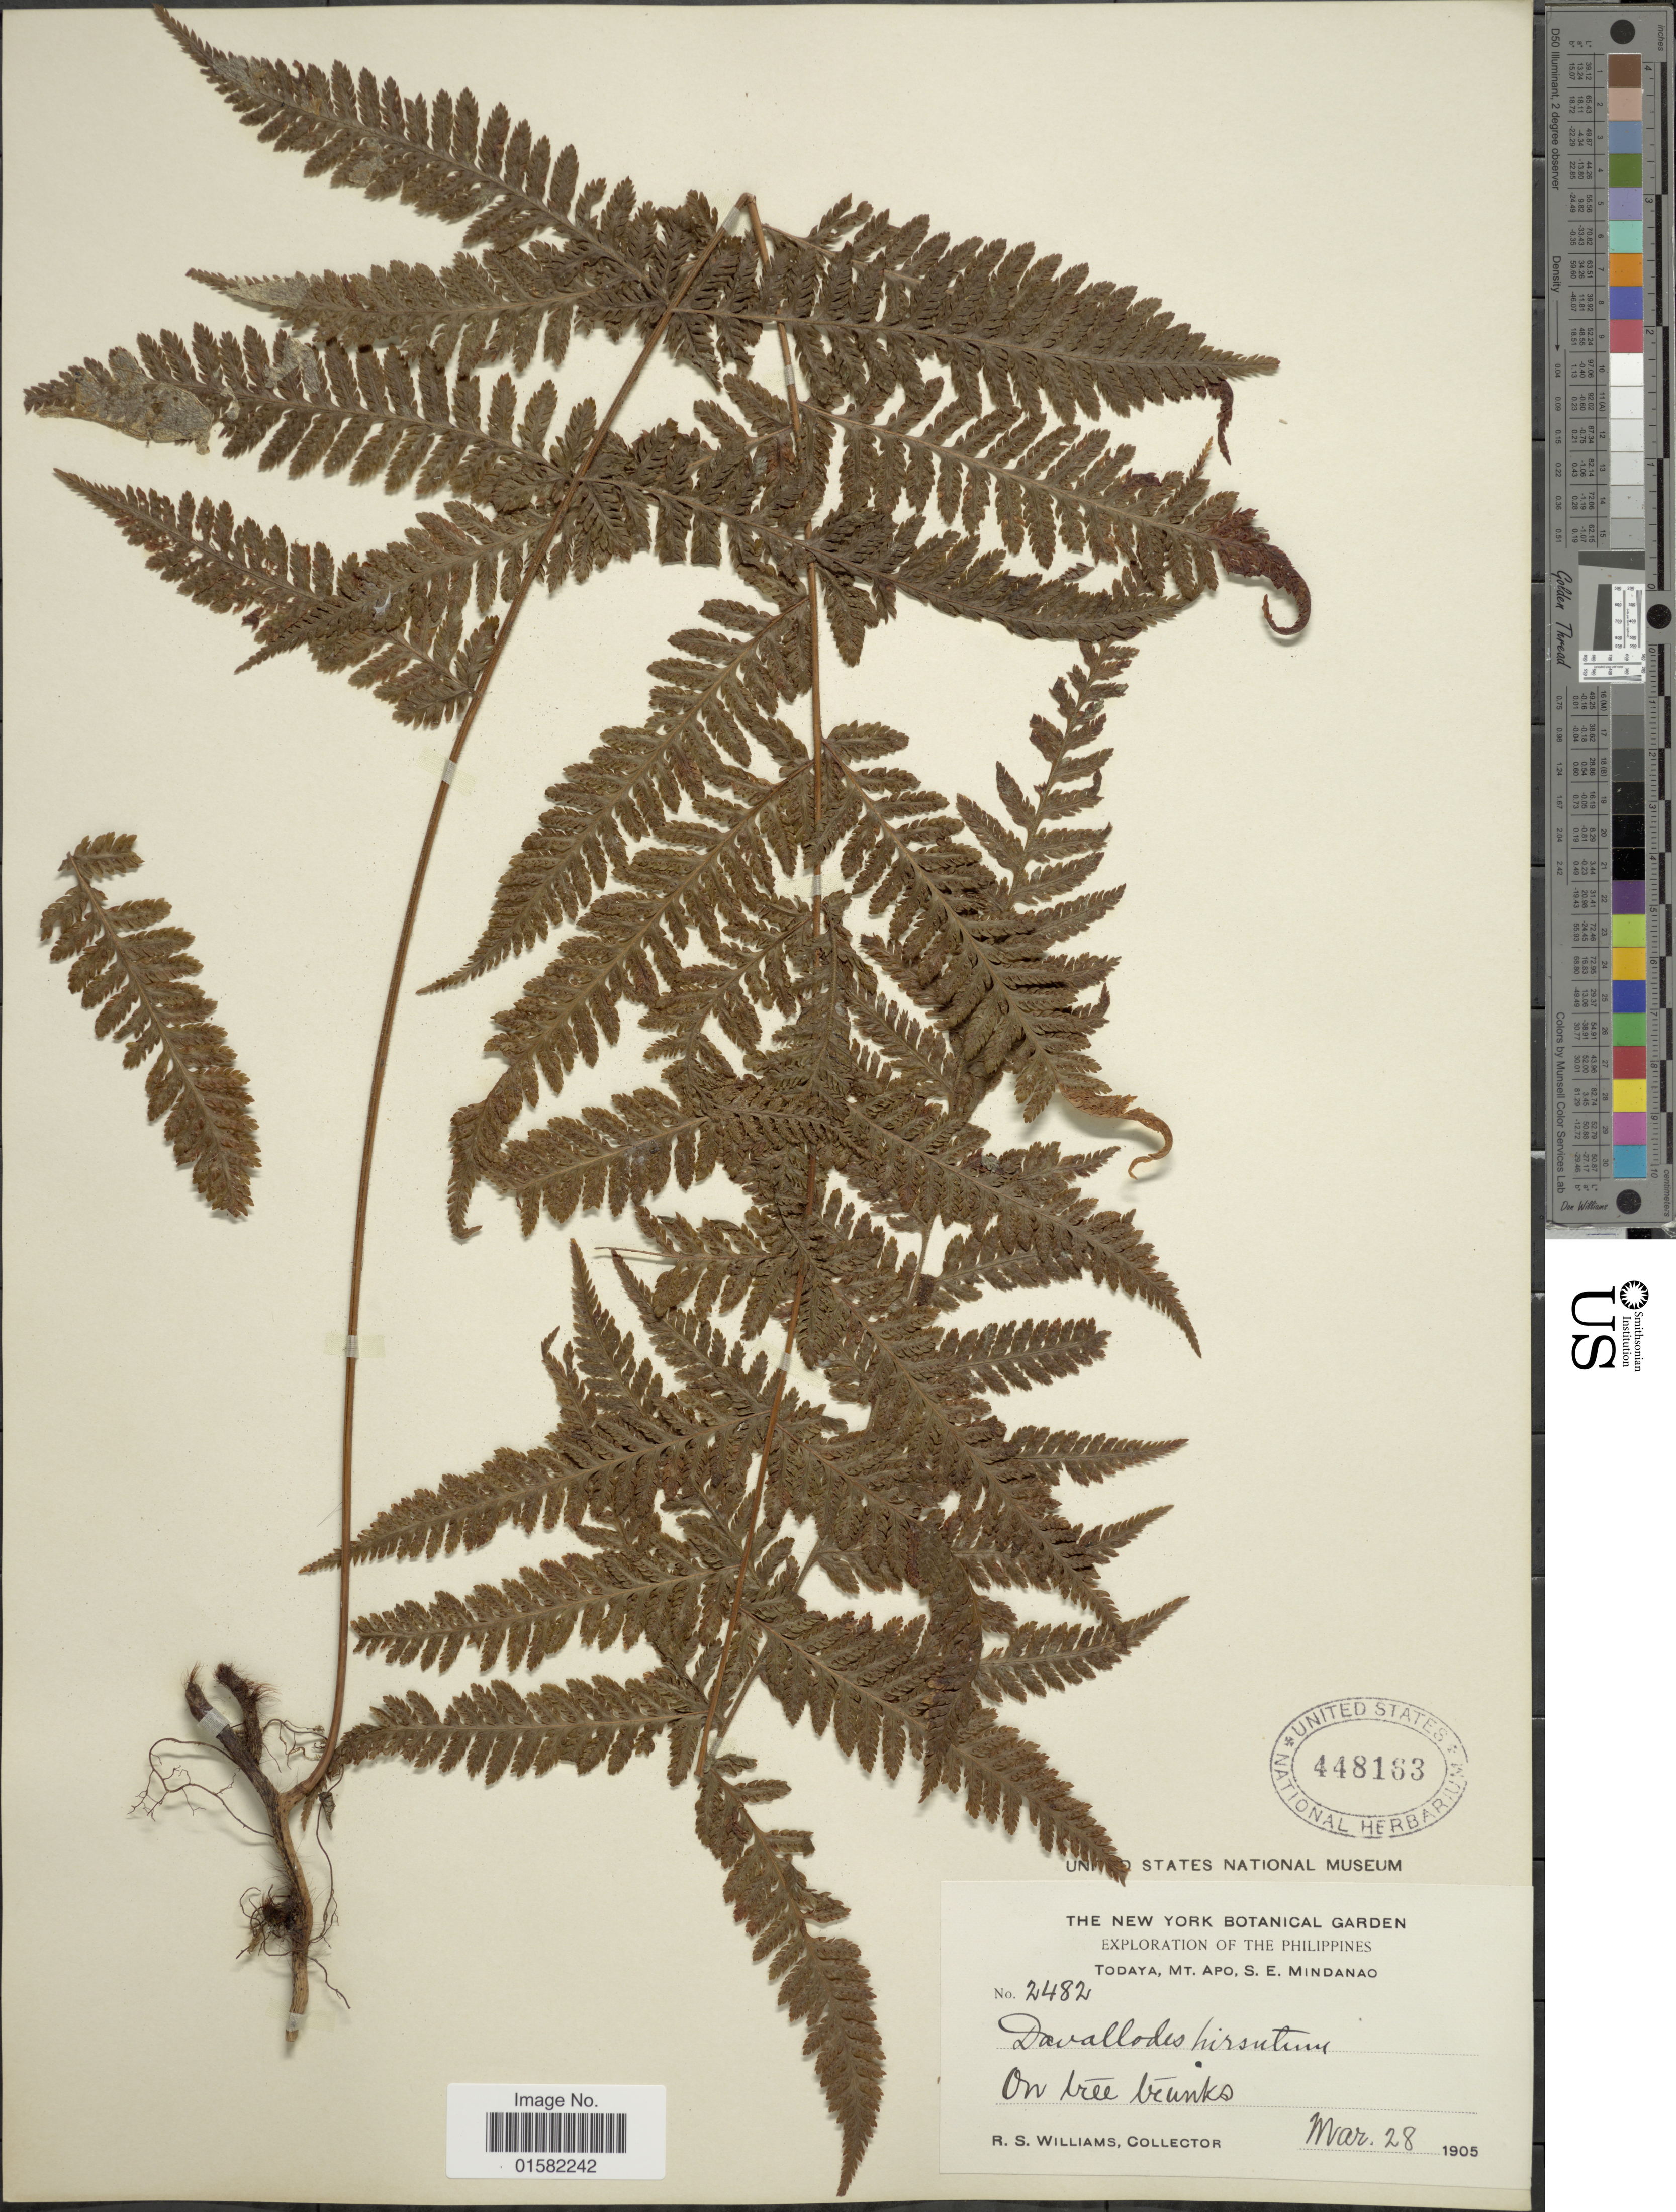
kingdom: Plantae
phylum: Tracheophyta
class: Polypodiopsida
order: Polypodiales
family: Davalliaceae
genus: Davallodes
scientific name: Davallodes hirsutum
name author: (J. Sm.) Copel.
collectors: R. S. Williams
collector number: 2482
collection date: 1905-03-28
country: Philippines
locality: Todaya, Mt. Apo, S.E. Mindanao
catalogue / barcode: US 448163